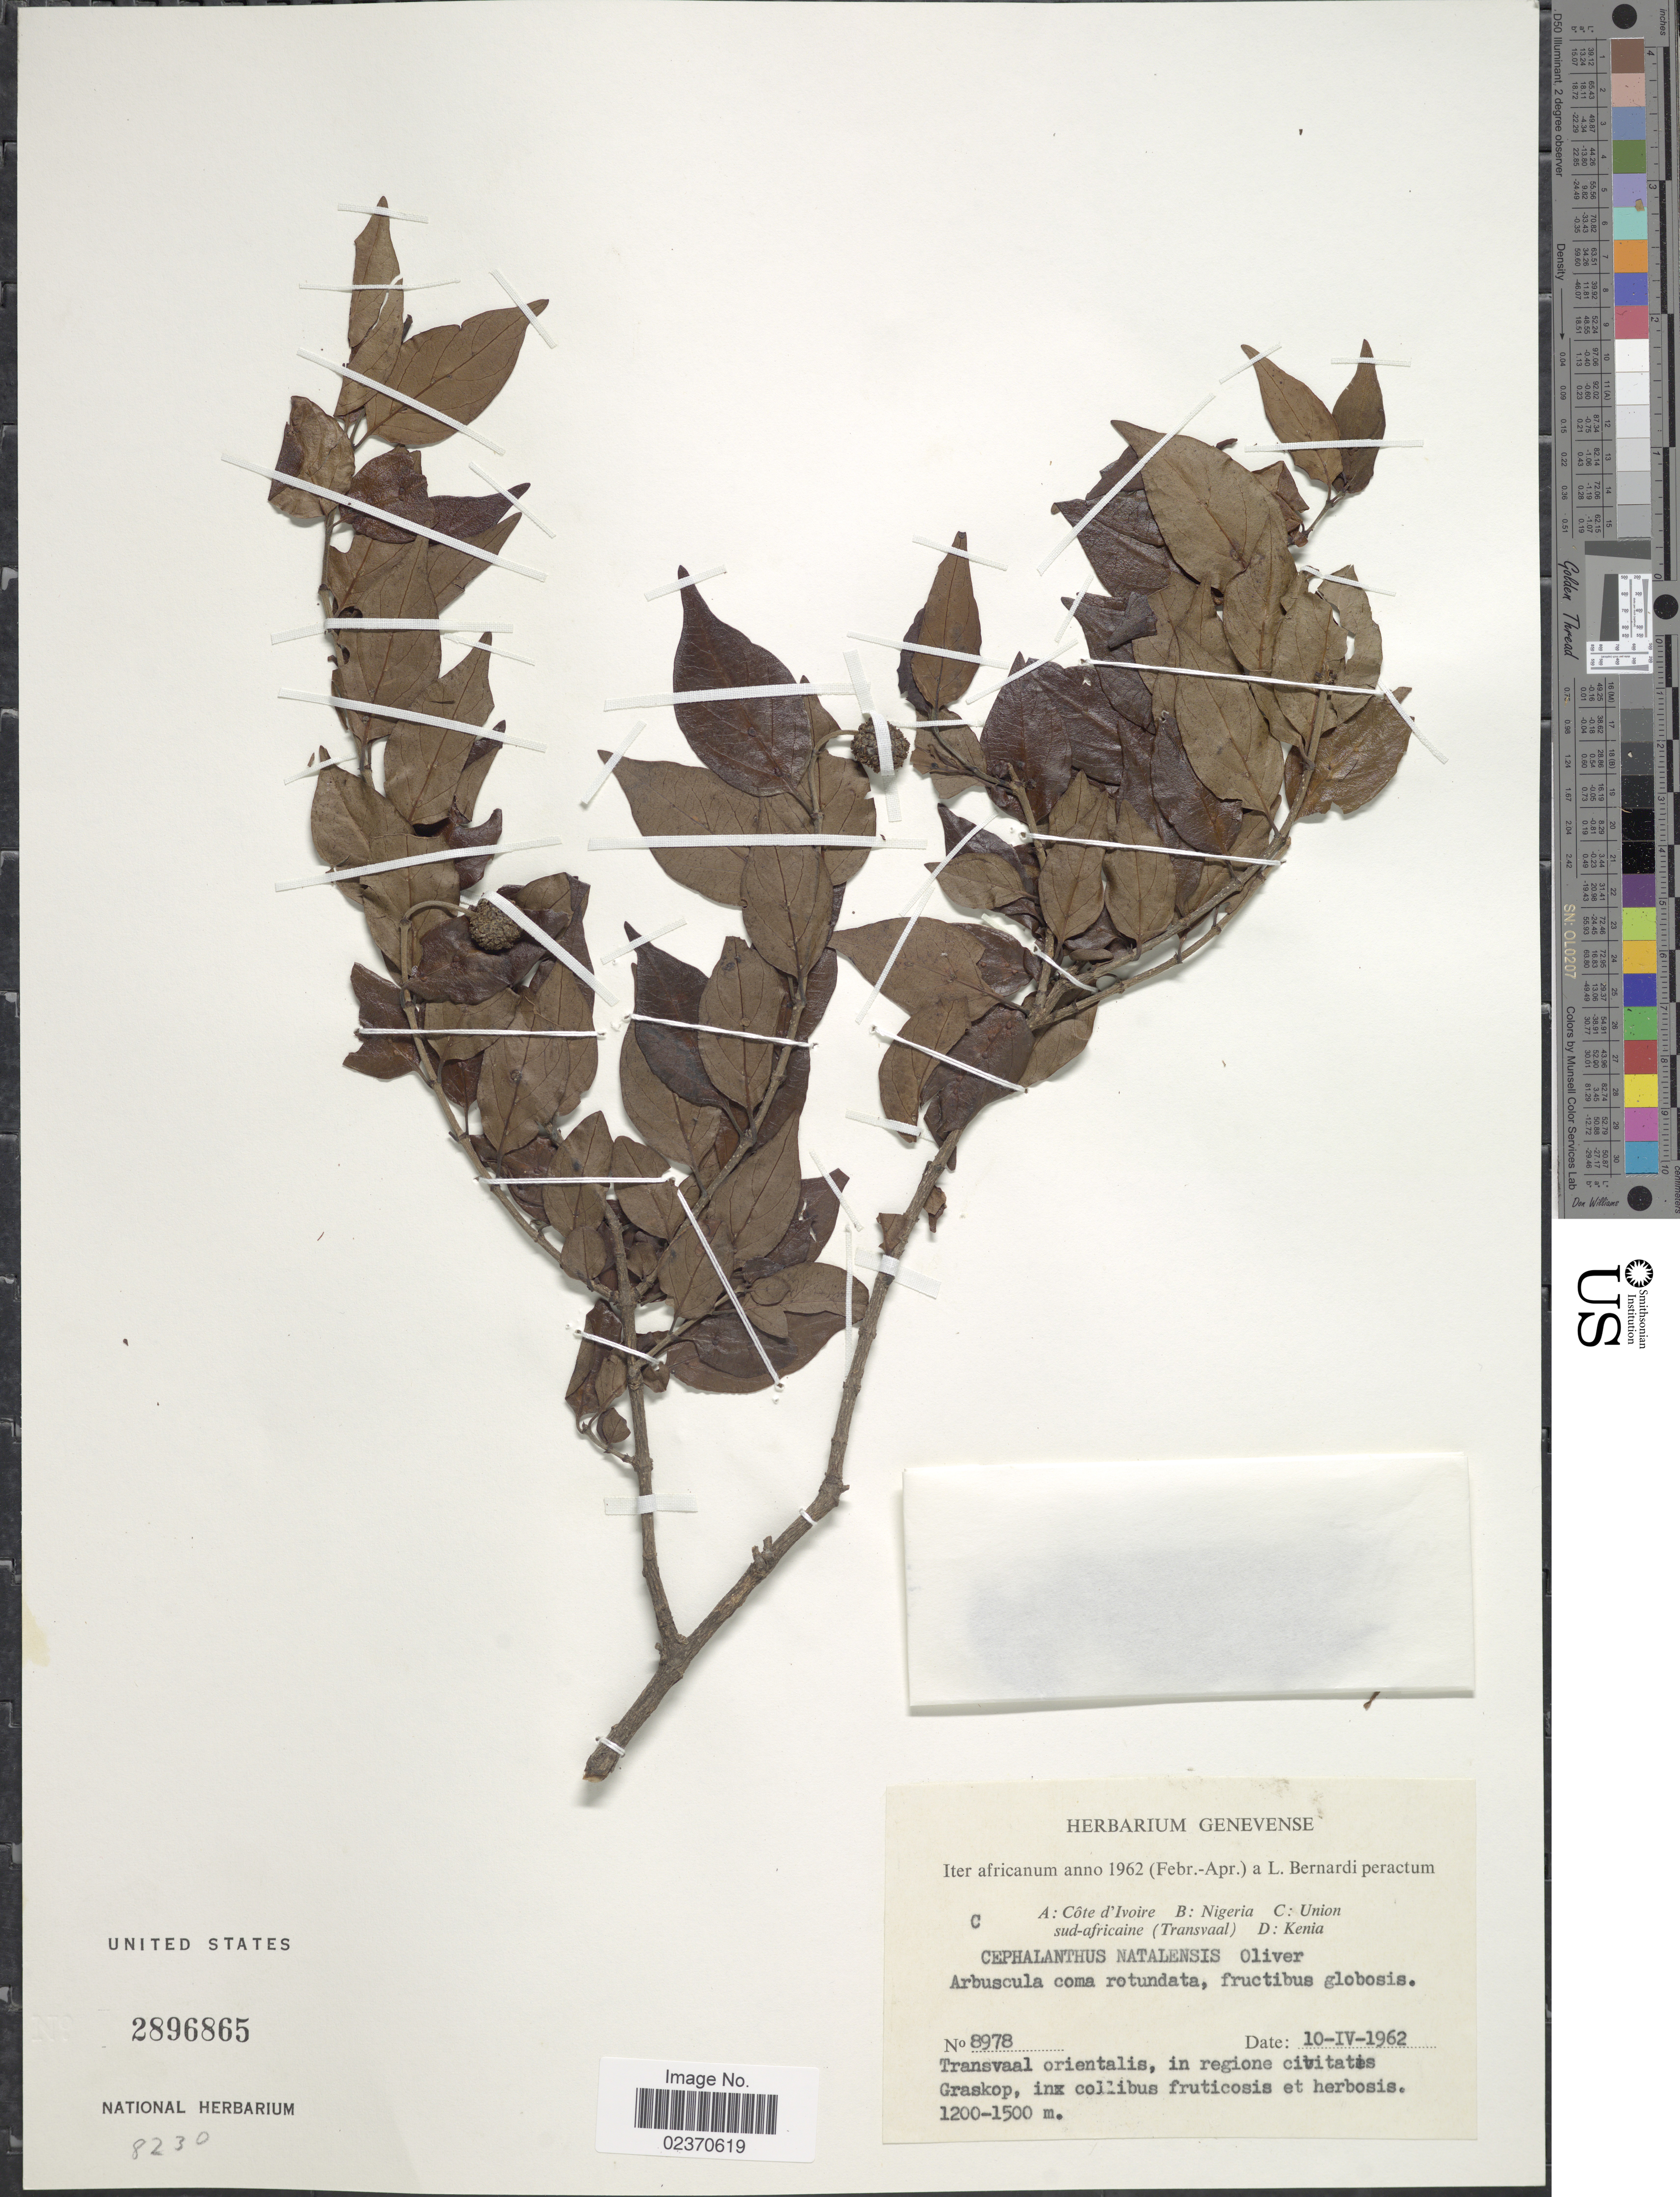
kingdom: Plantae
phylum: Tracheophyta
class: Magnoliopsida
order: Gentianales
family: Rubiaceae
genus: Cephalanthus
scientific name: Cephalanthus natalensis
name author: Oliv.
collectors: L. Bernardi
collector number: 8978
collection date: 1962-06-10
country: South Africa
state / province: Mpumalanga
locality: Union, Transvaal orientalis, in regione civitatis Graskop, in collibus fruticosis et herbosis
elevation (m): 1200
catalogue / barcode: US 2896865